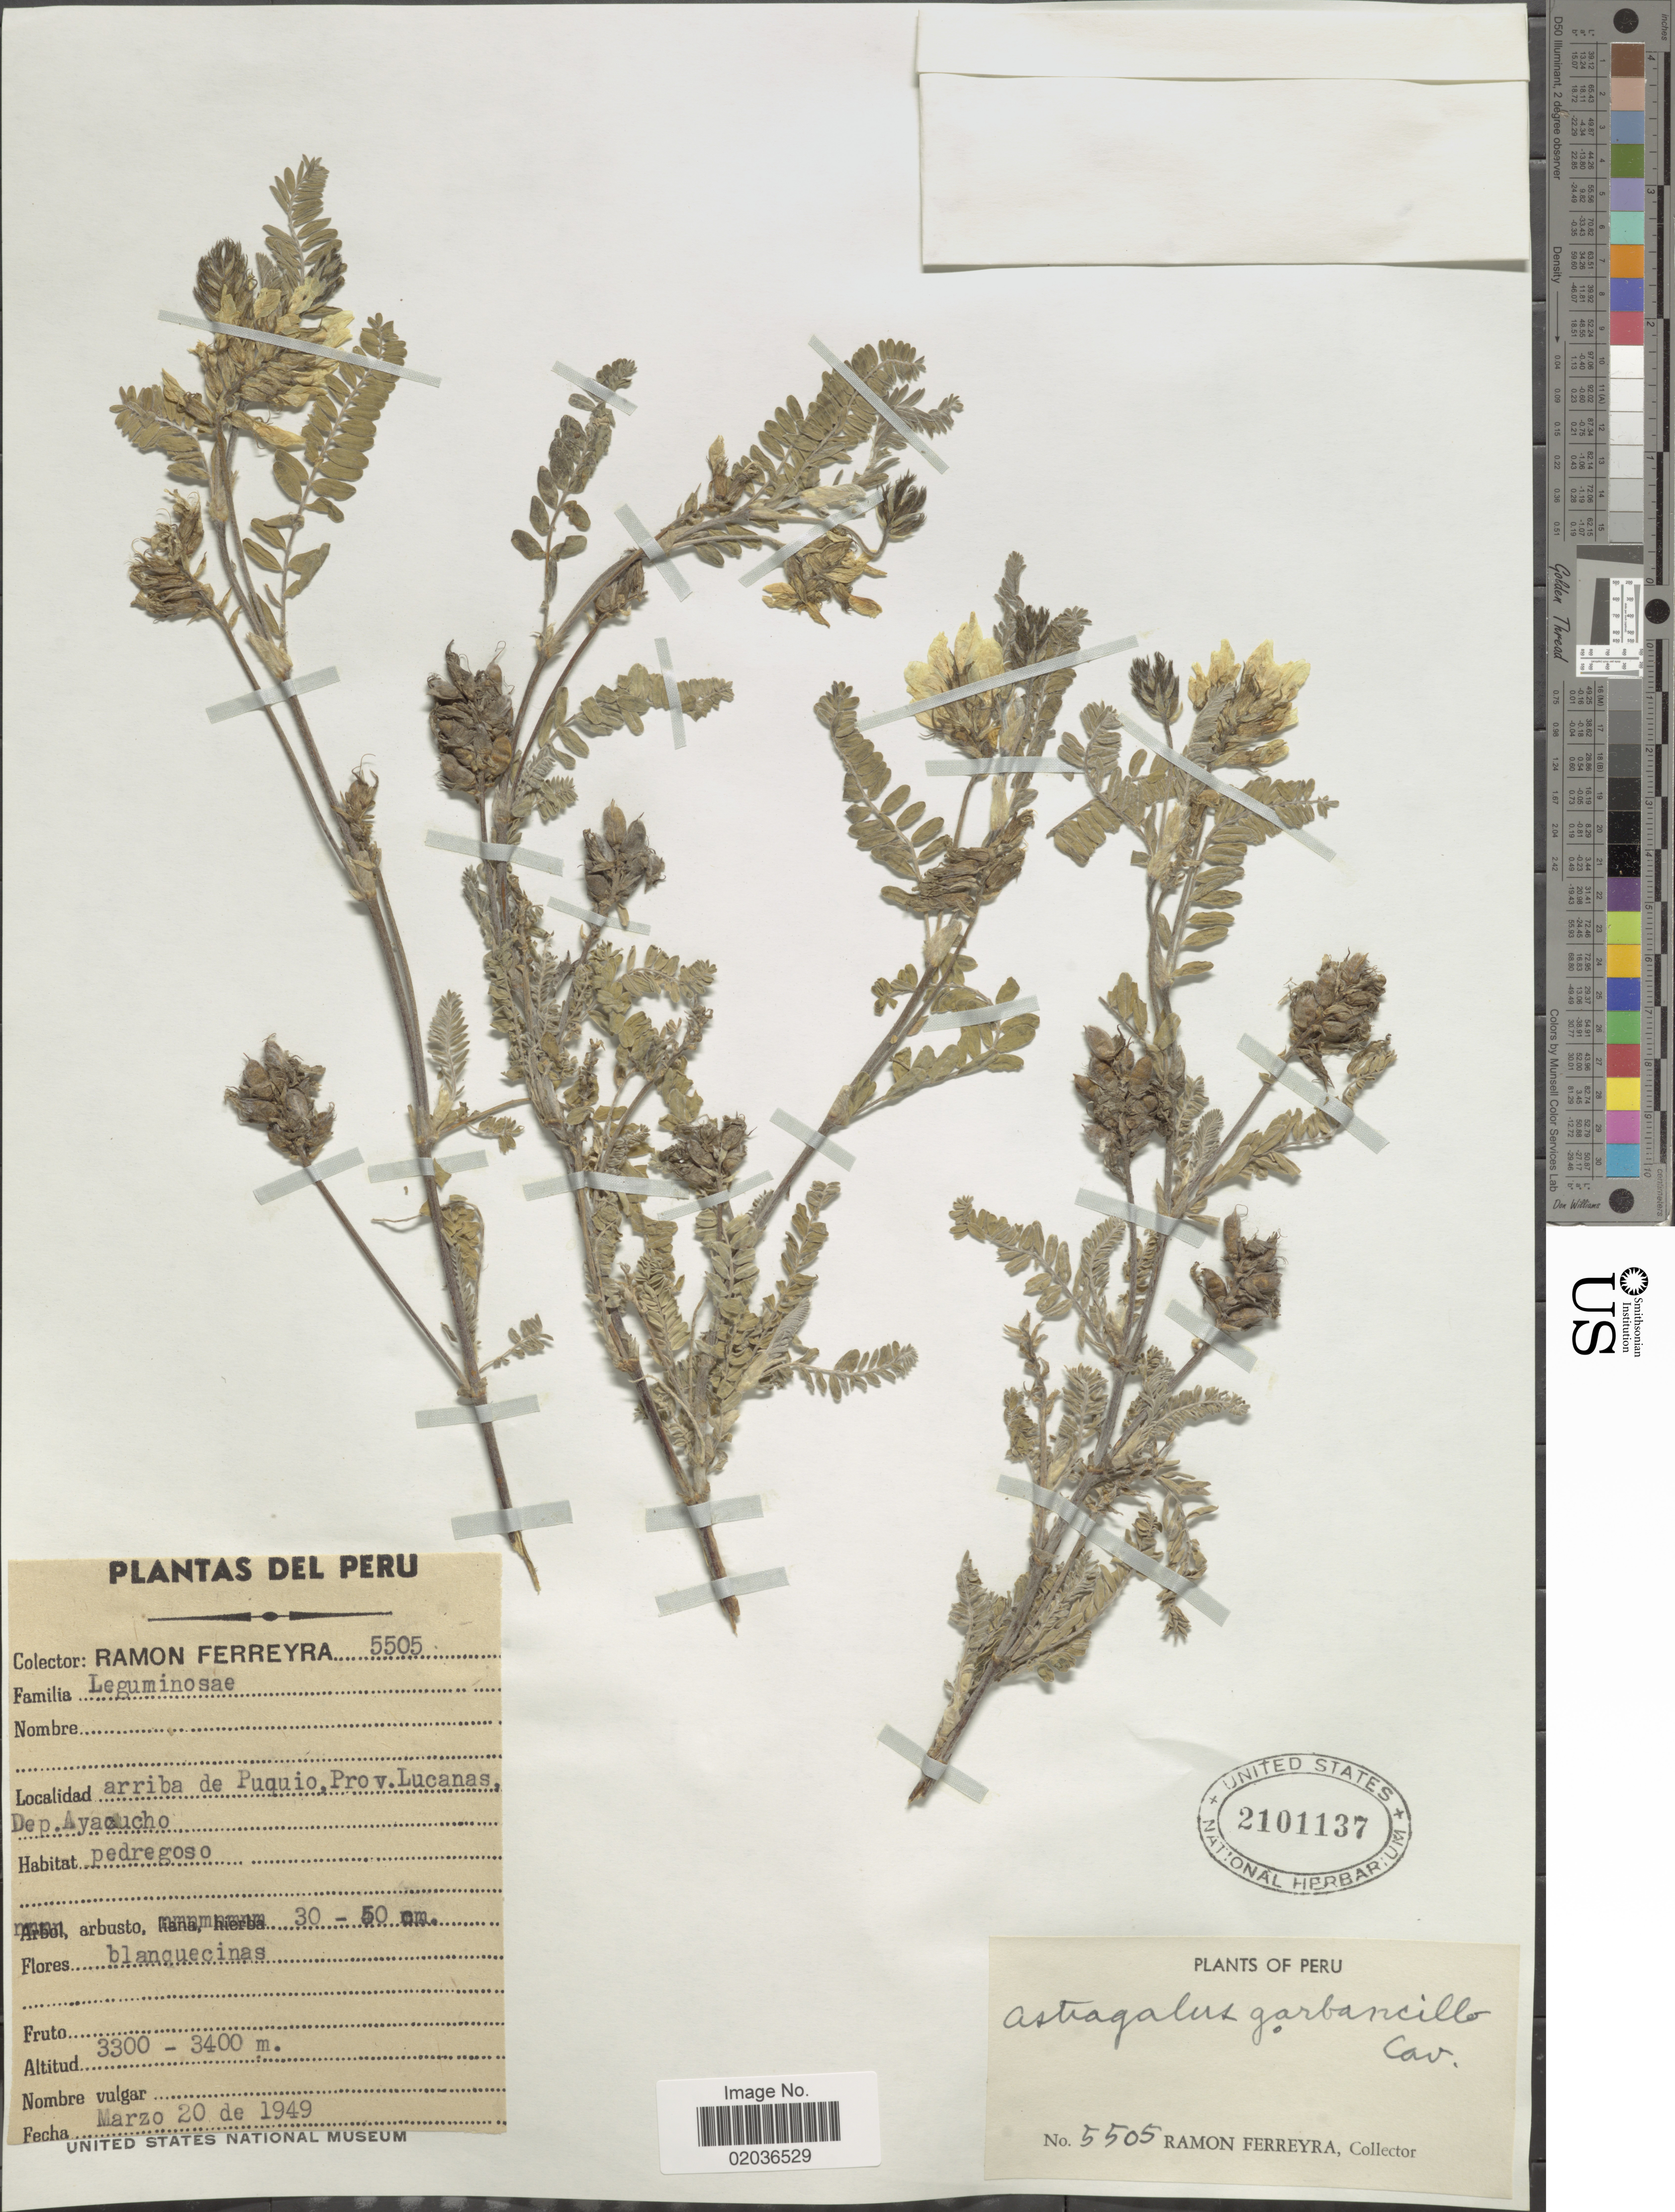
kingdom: Plantae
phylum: Tracheophyta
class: Magnoliopsida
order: Fabales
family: Fabaceae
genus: Astragalus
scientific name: Astragalus garbancillo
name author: Cav.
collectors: R. A. Ferreyra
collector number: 5505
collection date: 1949-03-20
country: Peru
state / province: Ayacucho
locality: Arriba de Puquio, Prov. Lucanas, Dep. Ayacucho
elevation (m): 3300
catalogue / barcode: US 2101137